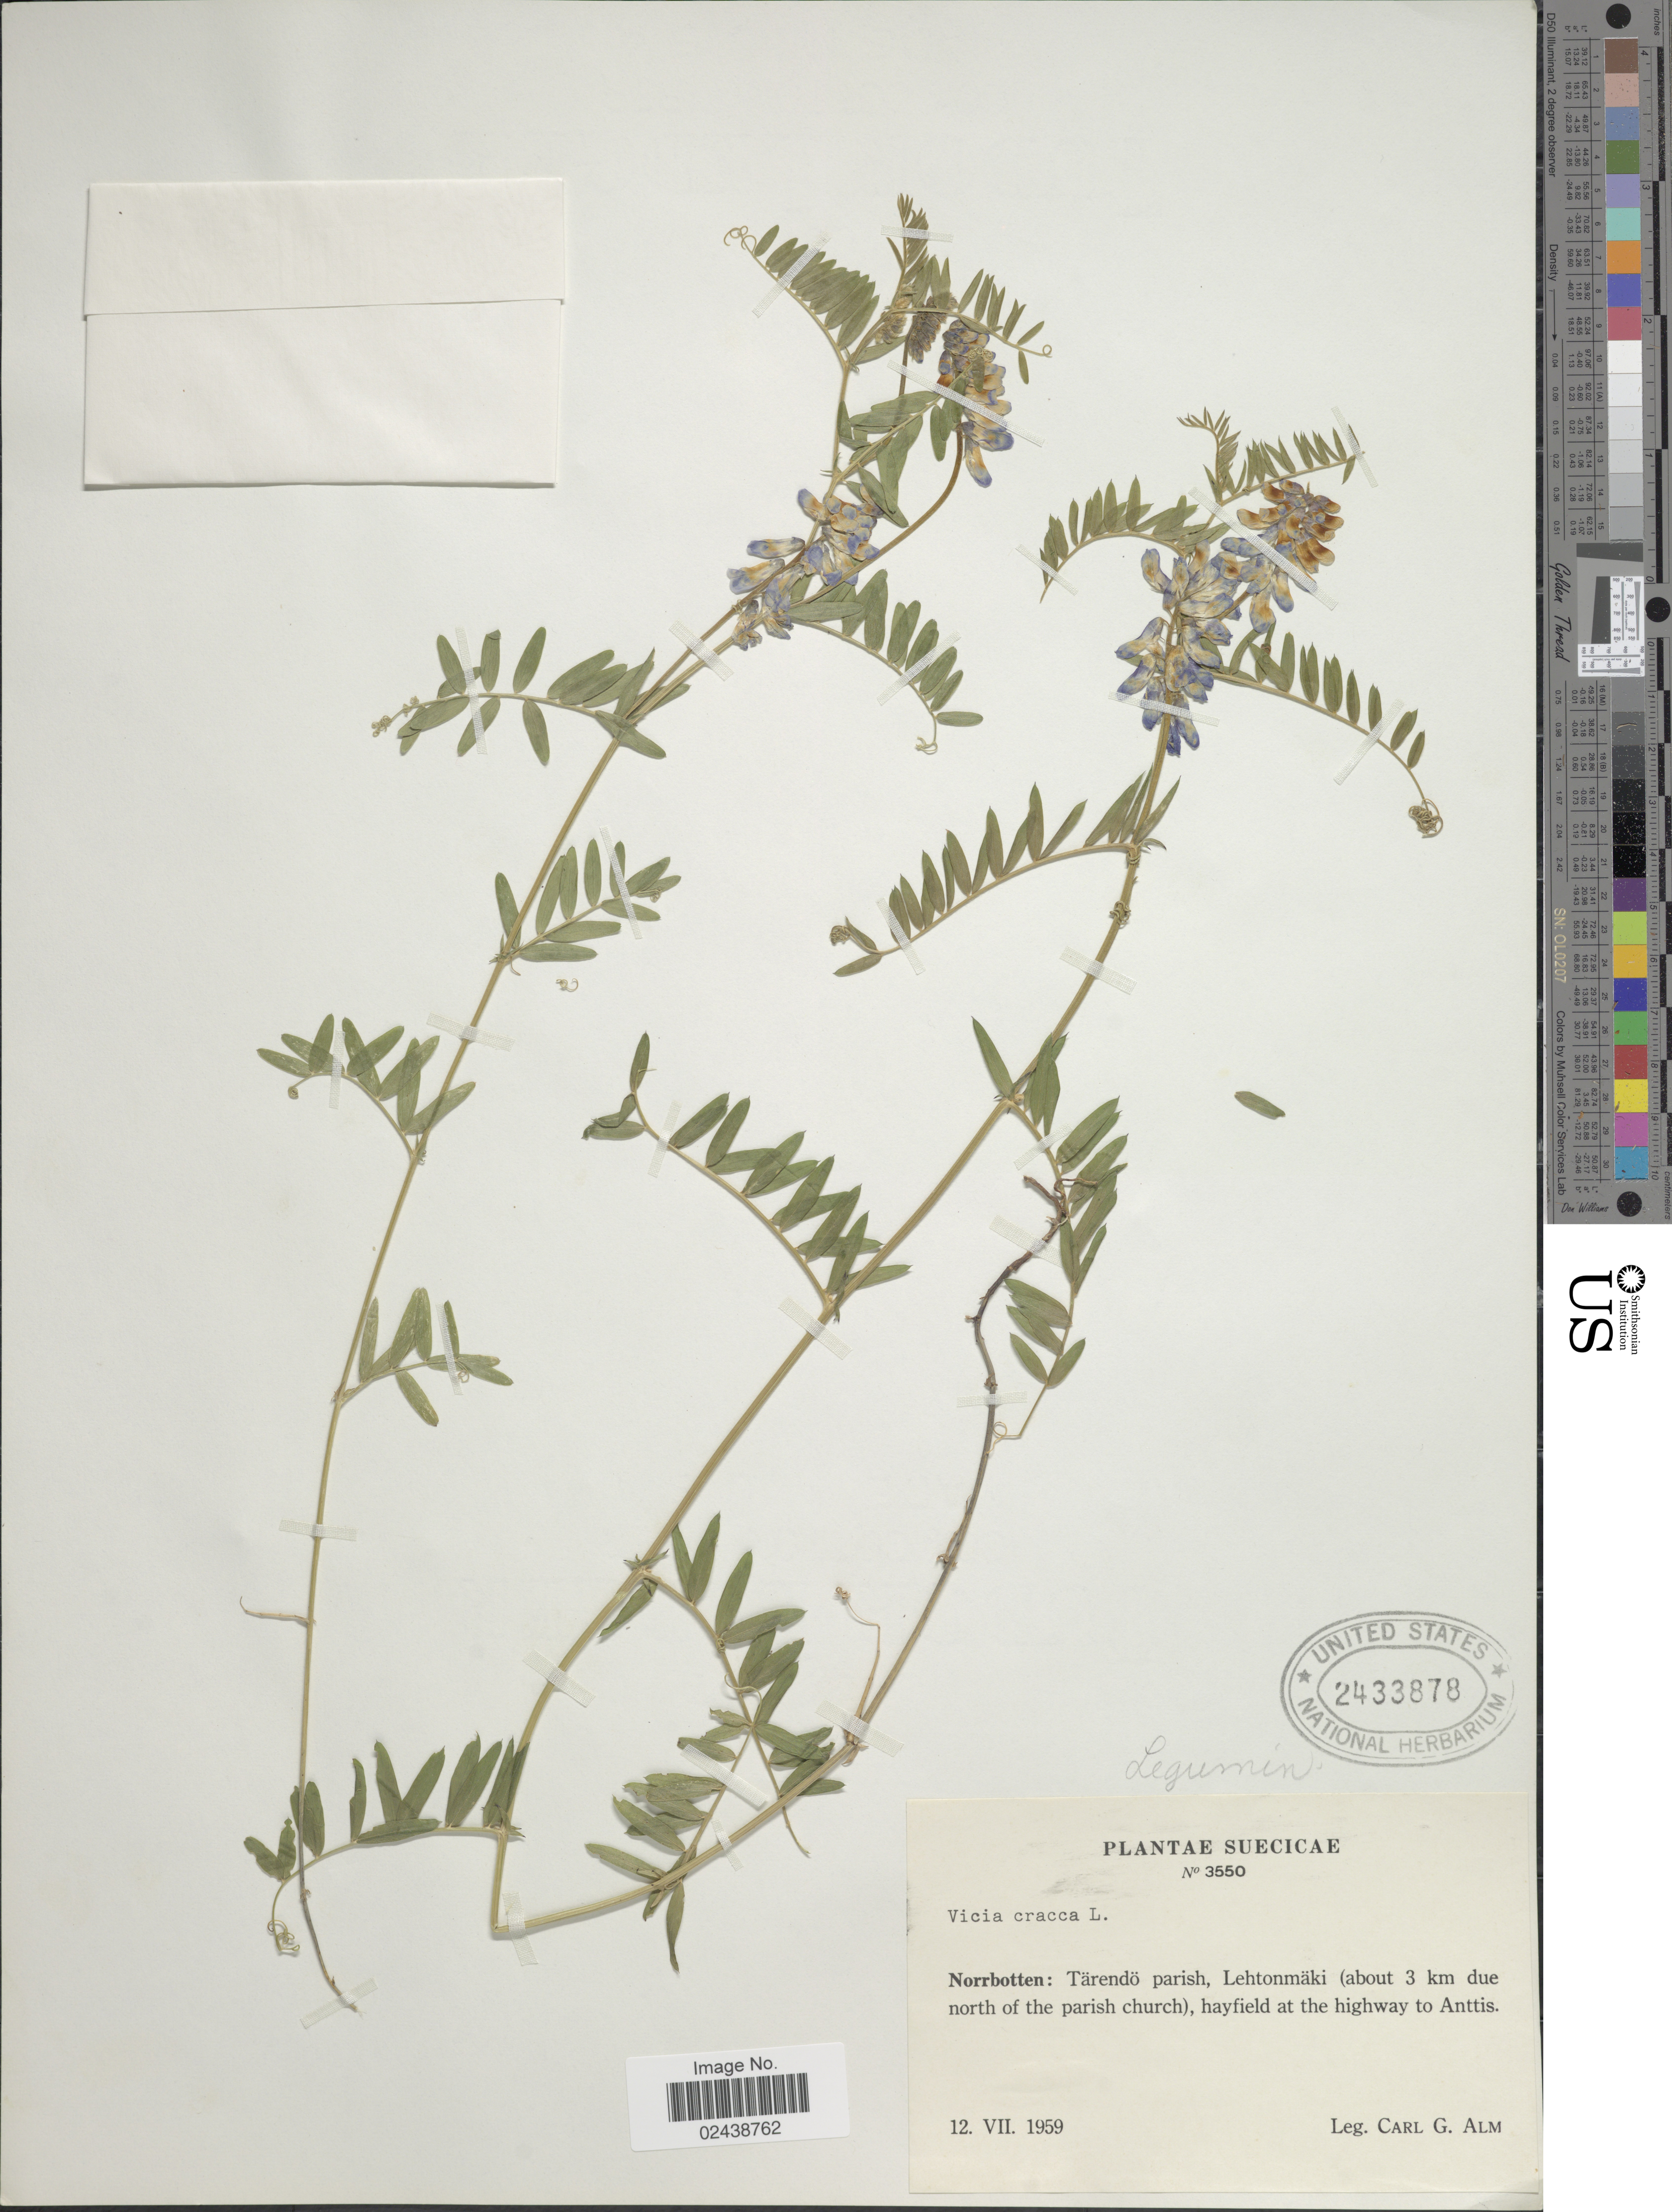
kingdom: Plantae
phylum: Tracheophyta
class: Magnoliopsida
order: Fabales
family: Fabaceae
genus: Vicia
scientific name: Vicia cracca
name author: L.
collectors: C. G. Alm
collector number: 3550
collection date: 1959-07-12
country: Sweden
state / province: Norrbotten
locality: Suecicae. Norrbotten: Tarendö parish, Lehtonmaki (about 3 km due north of the parish church), hayfield at the highway to Anttis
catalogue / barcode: US 2433878